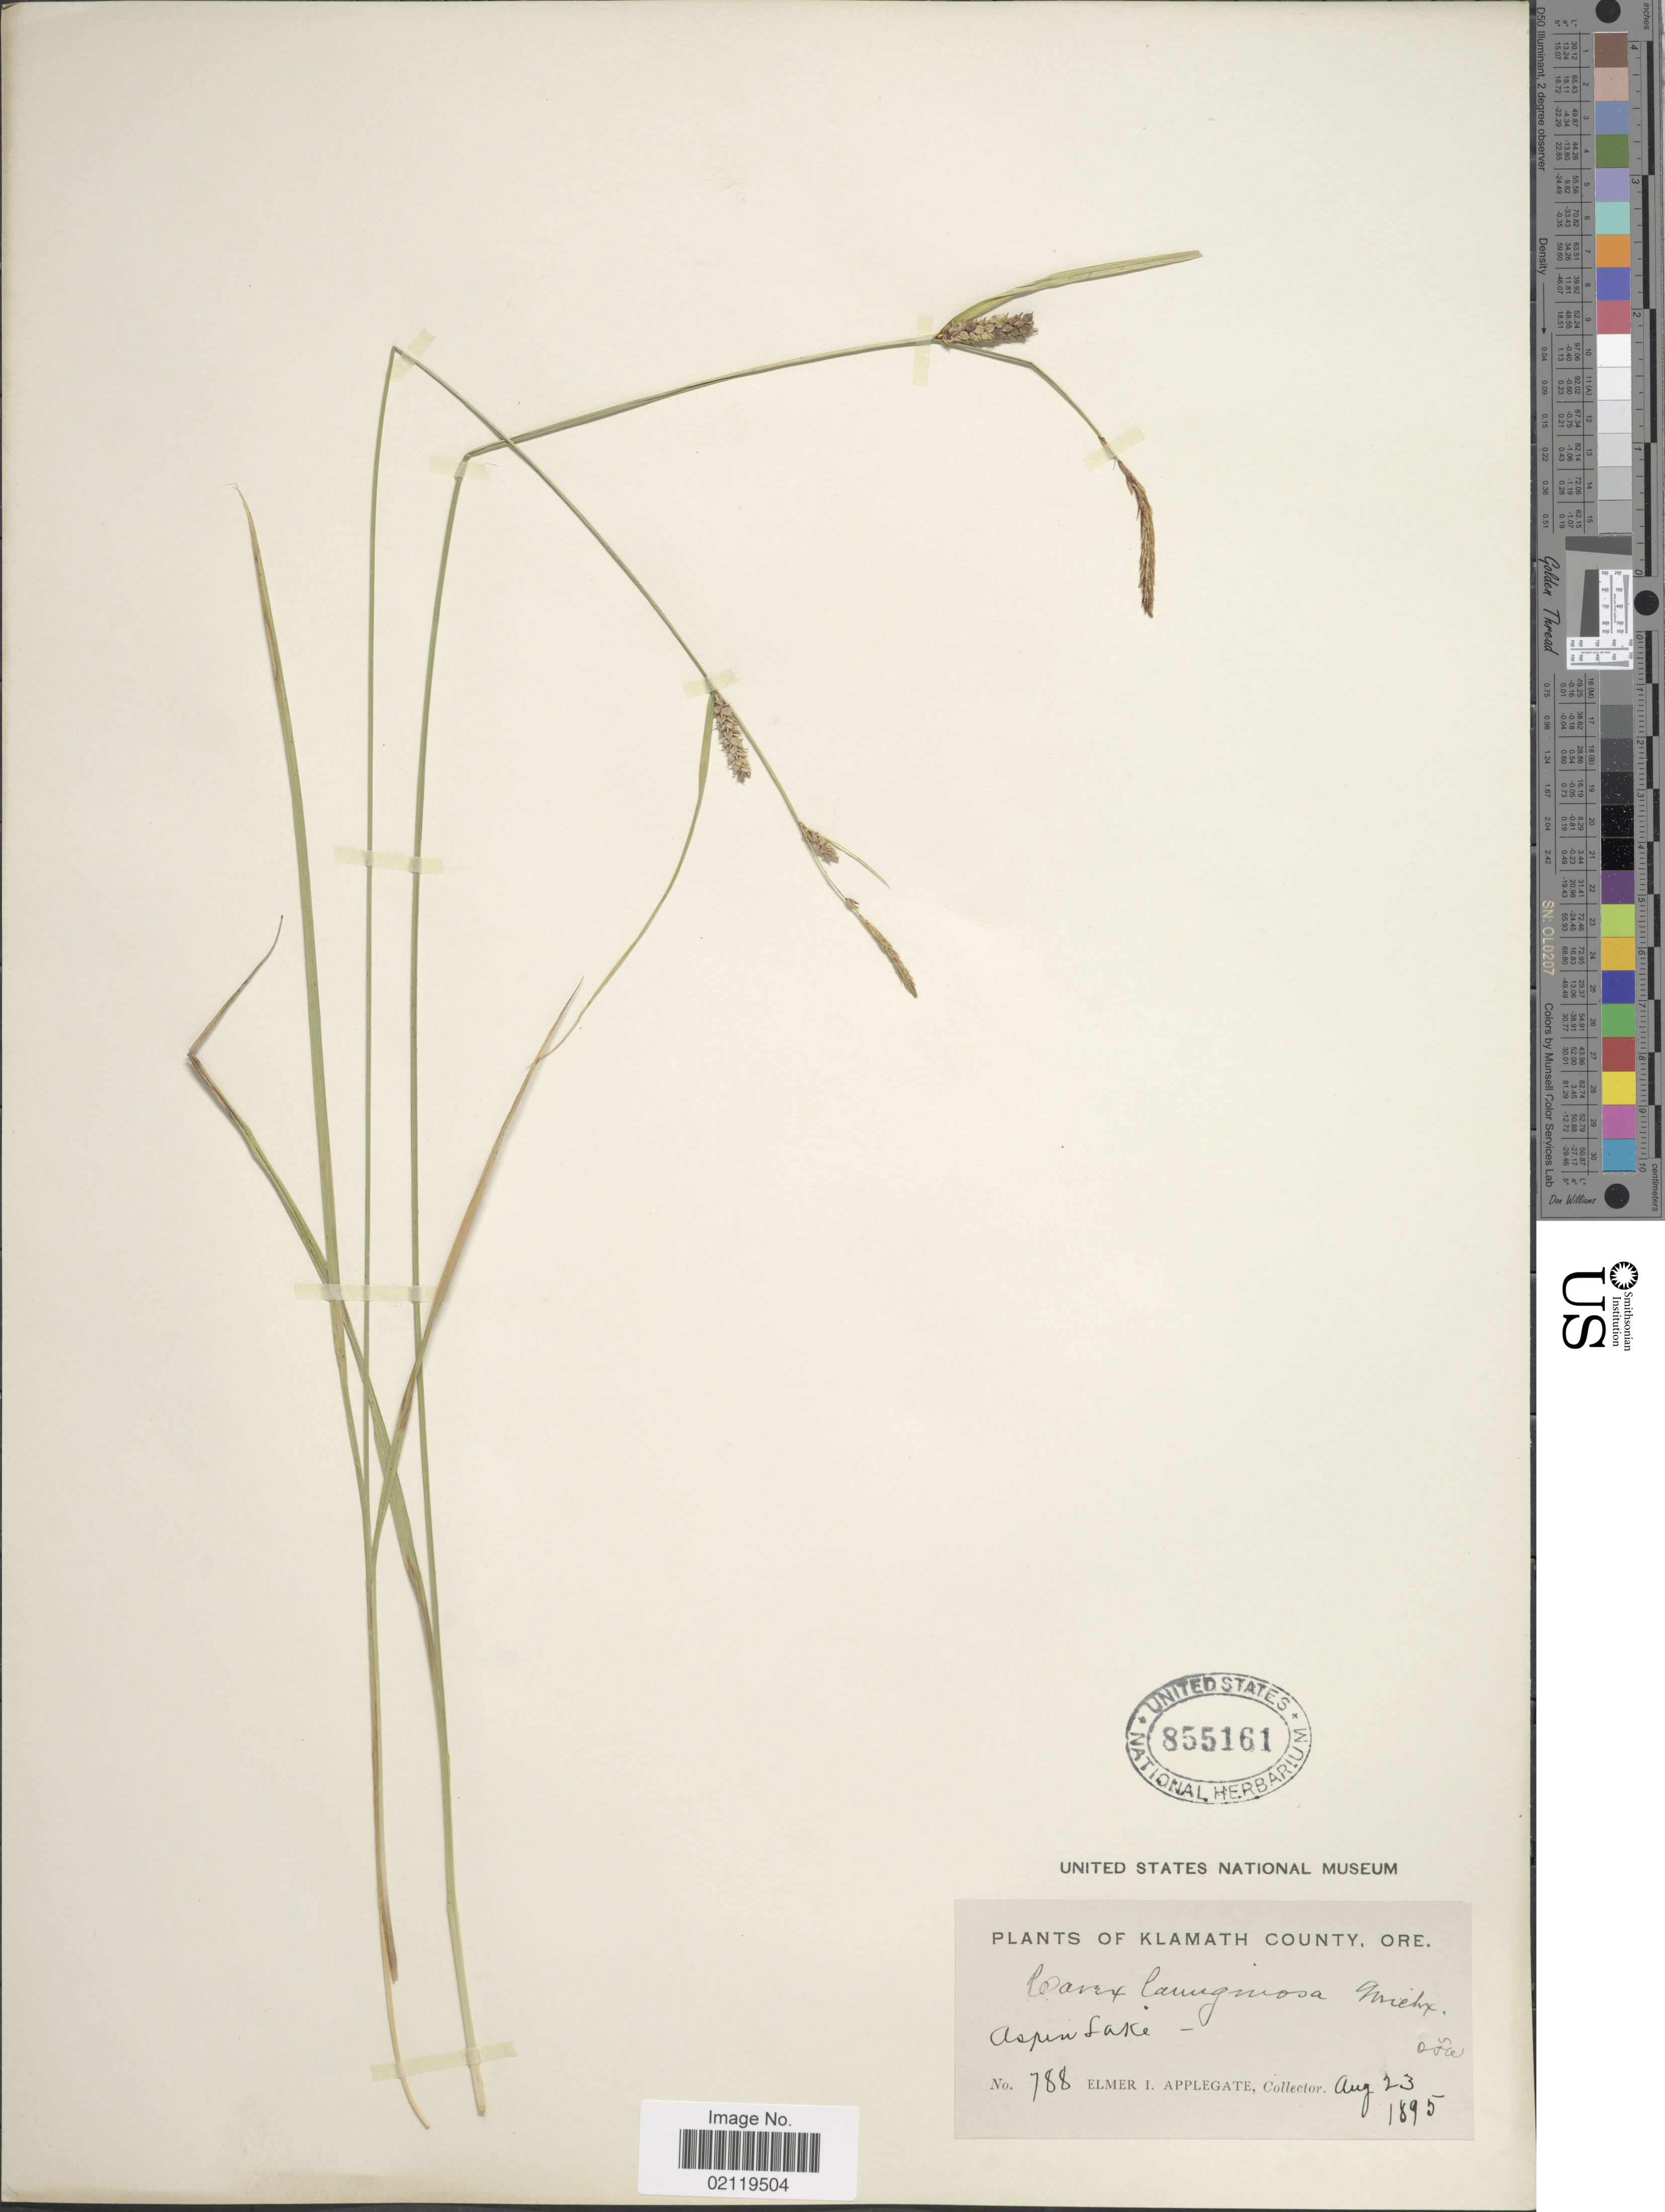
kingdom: Plantae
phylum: Tracheophyta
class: Liliopsida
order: Poales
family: Cyperaceae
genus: Carex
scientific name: Carex pellita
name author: Muhl. ex Willd.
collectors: E. I. Applegate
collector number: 788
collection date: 1895-08-23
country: United States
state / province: Oregon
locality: Klamath County, Ore. Aspen Lake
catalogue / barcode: US 855161